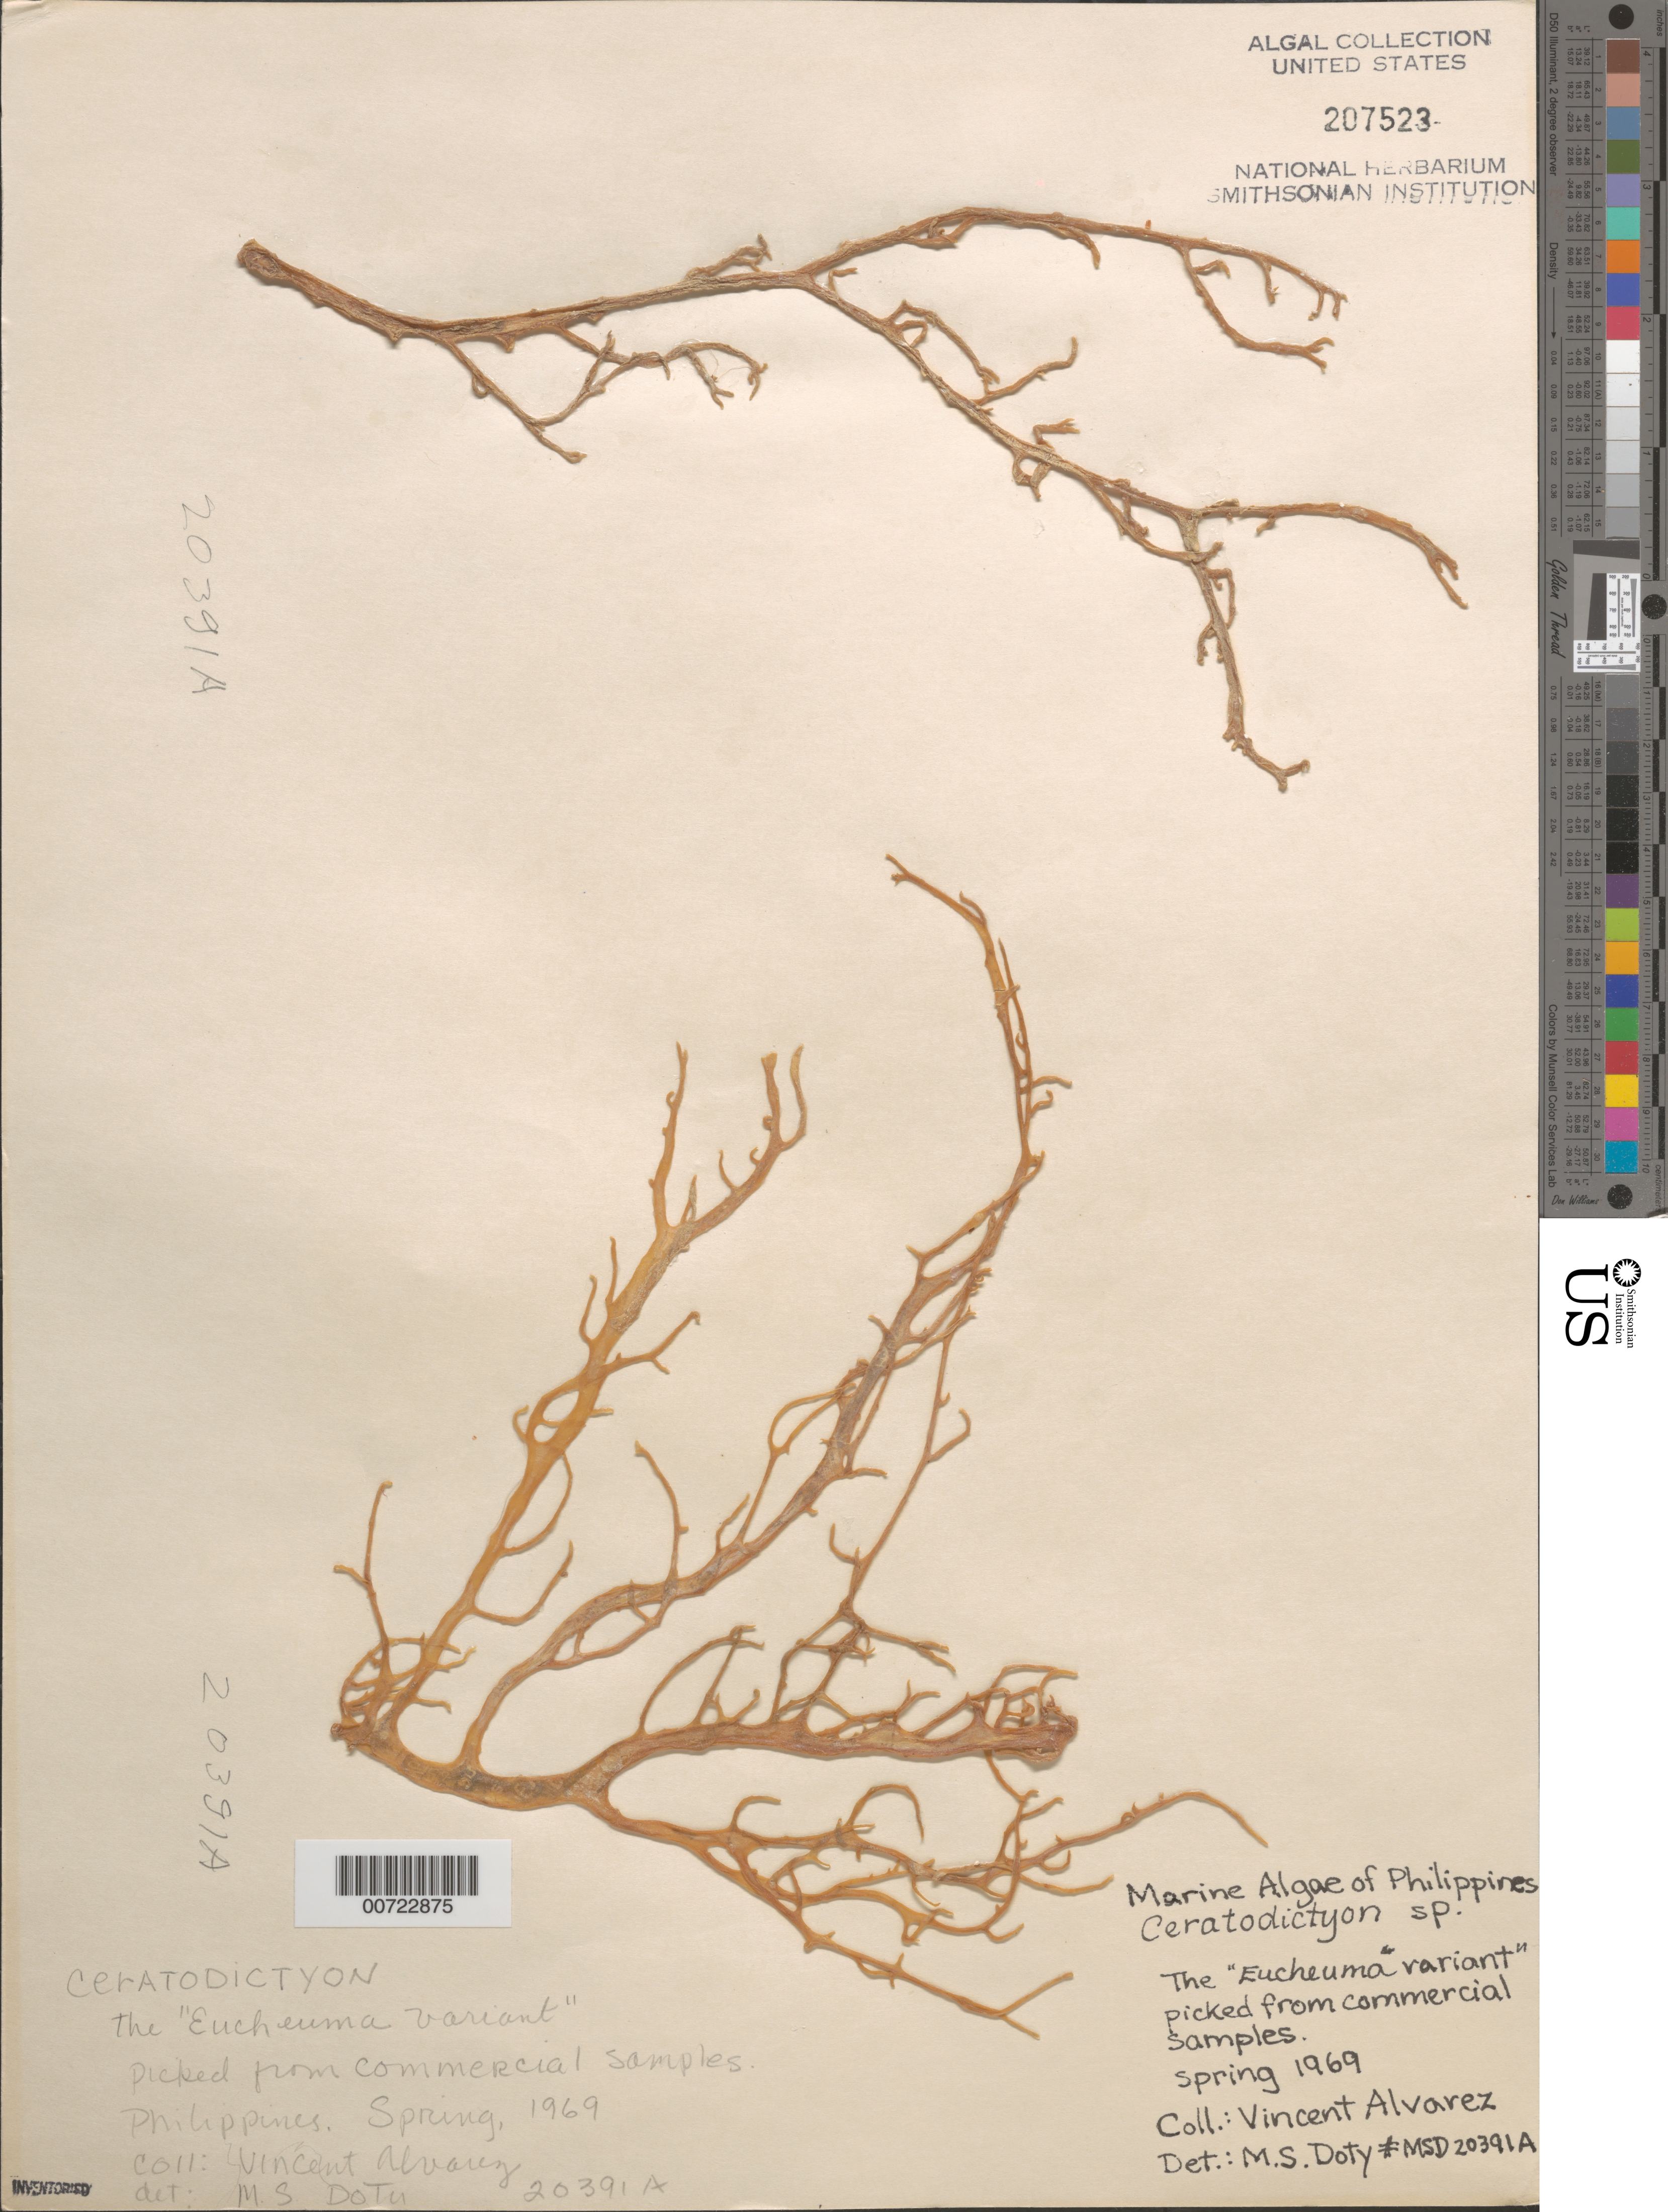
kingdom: Plantae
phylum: Rhodophyta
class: Florideophyceae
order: Rhodymeniales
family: Lomentariaceae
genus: Ceratodictyon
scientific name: Ceratodictyon sp.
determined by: Doty, M. S.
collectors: V. B. Alvarez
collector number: MSD 20391A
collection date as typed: Spr 1969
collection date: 1969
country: Philippines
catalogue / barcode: US 207523